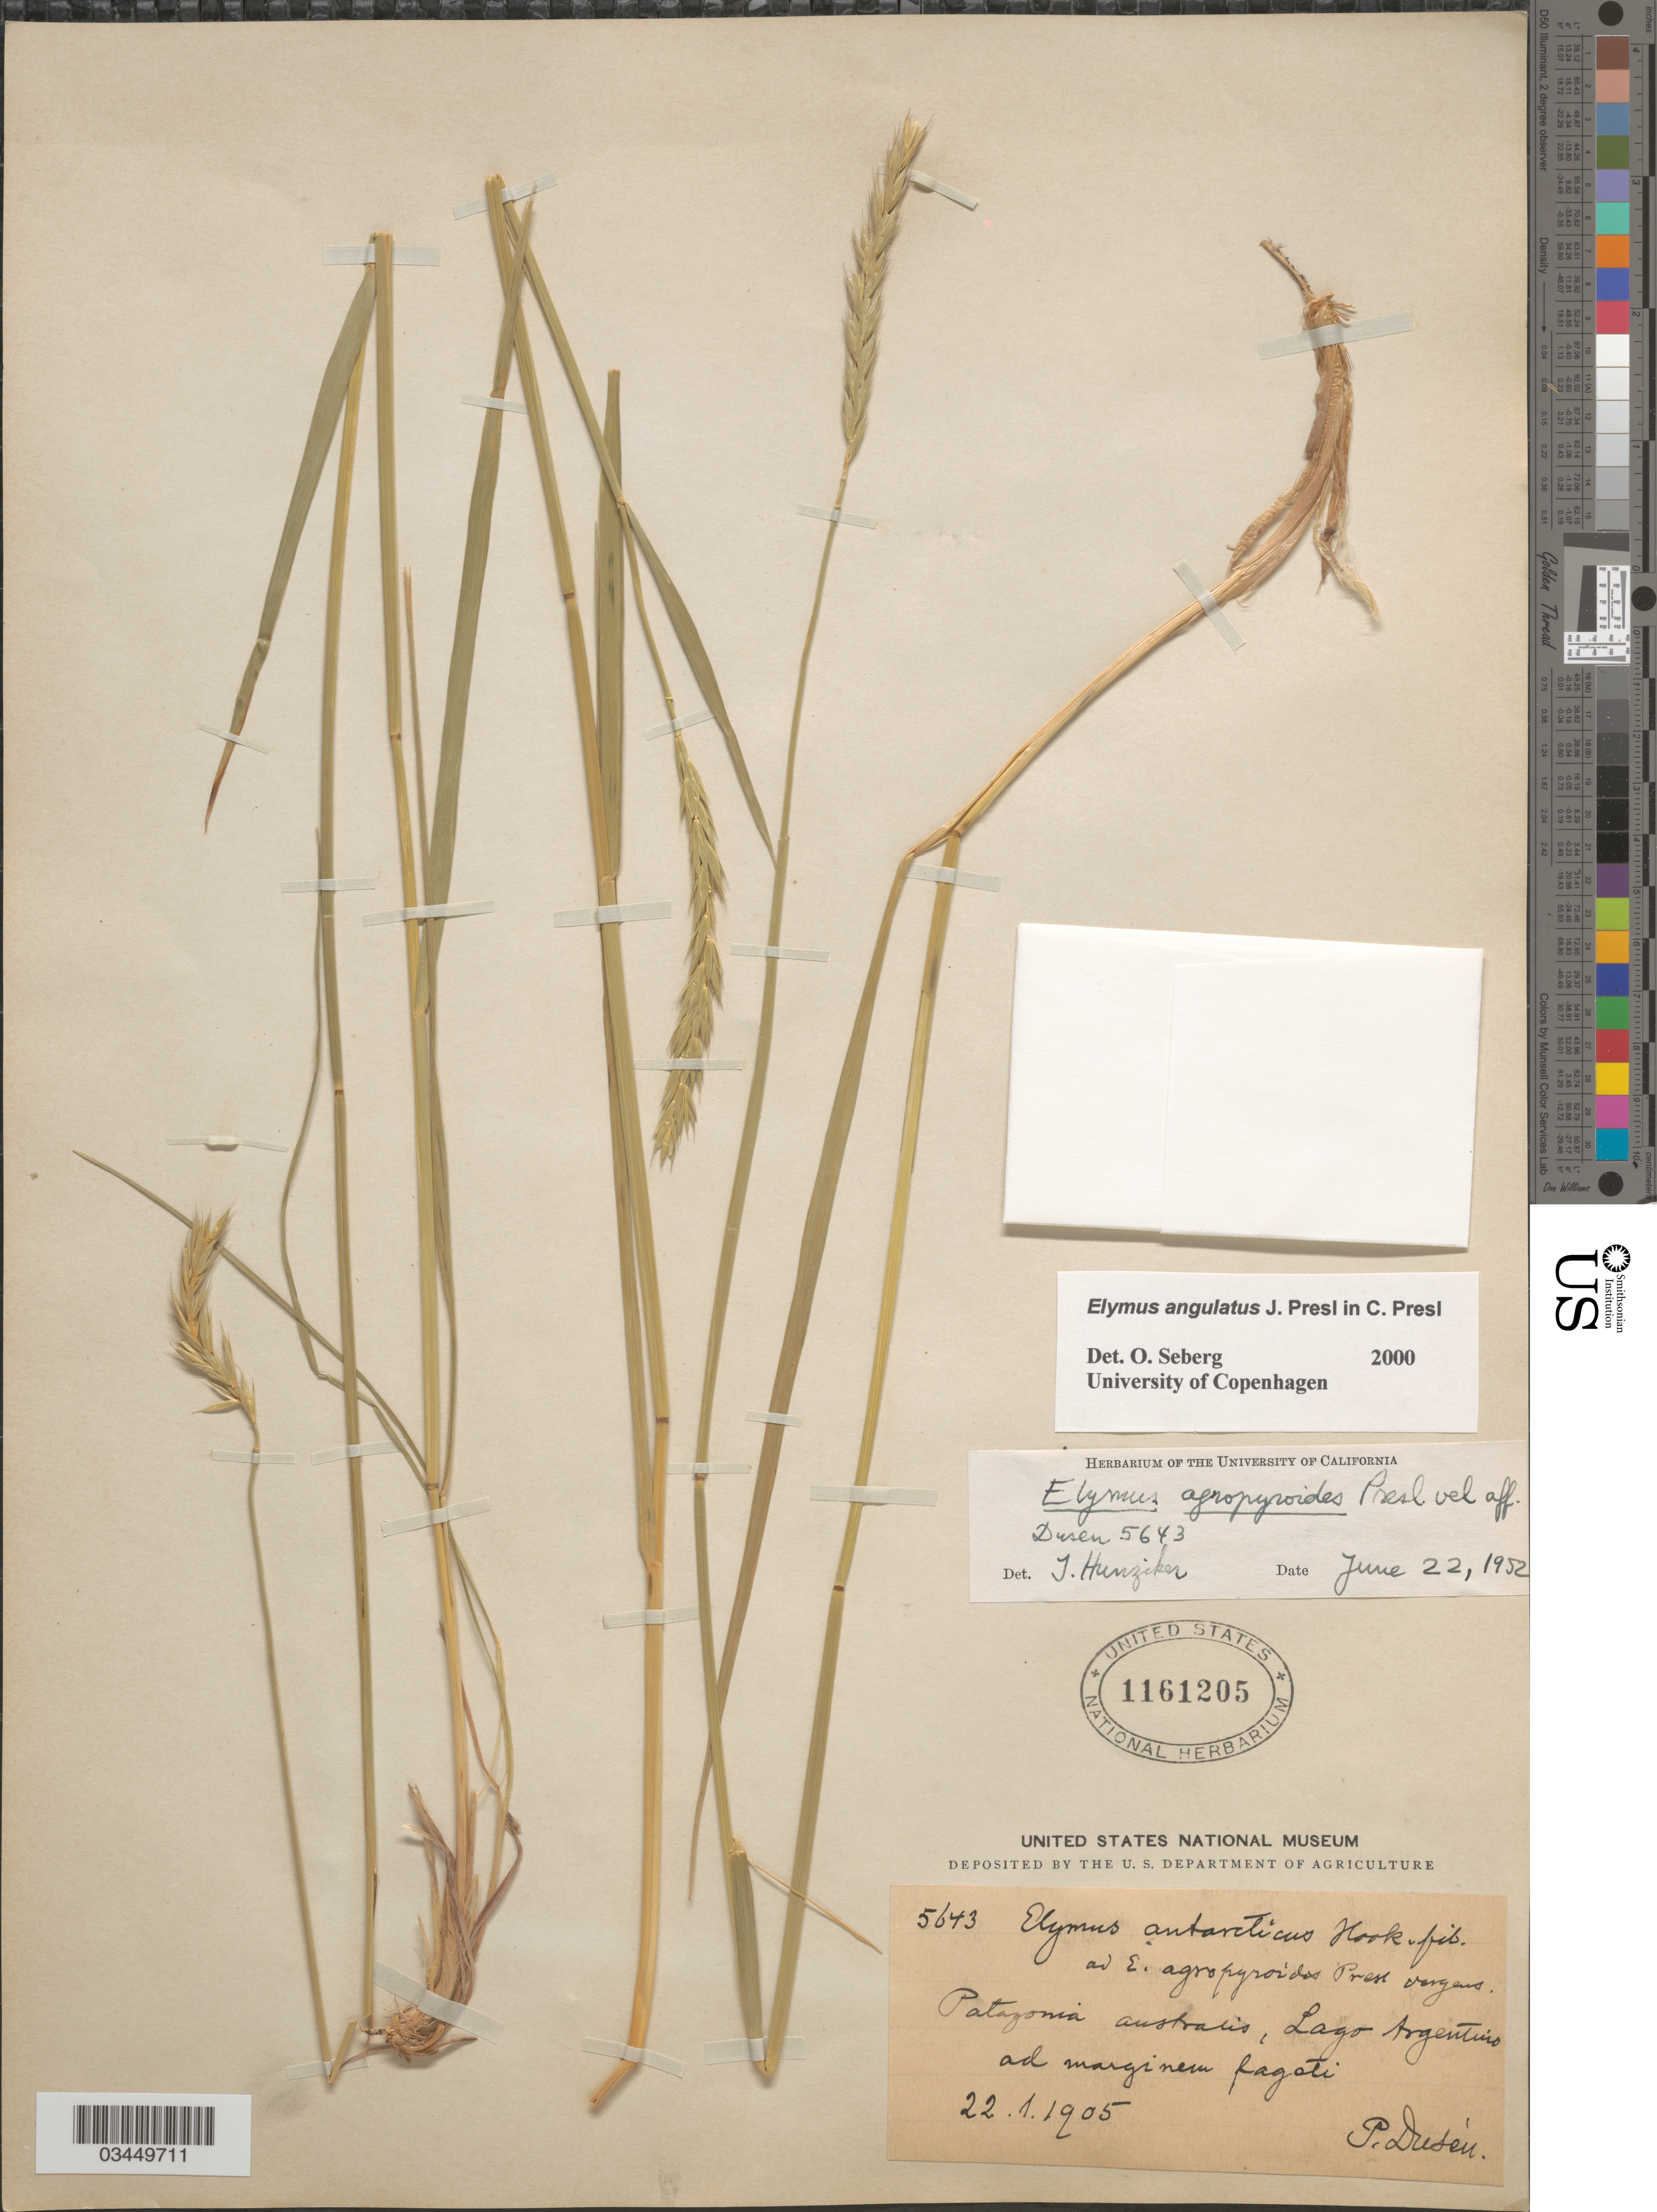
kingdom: Plantae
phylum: Tracheophyta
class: Liliopsida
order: Poales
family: Poaceae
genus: Elymus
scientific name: Elymus angulatus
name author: J. Presl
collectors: P. Dusén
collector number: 5643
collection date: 1905-01-22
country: Argentina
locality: Patagonia australis, Lago Argentins ad marginem fagoti.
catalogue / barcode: US 1161205